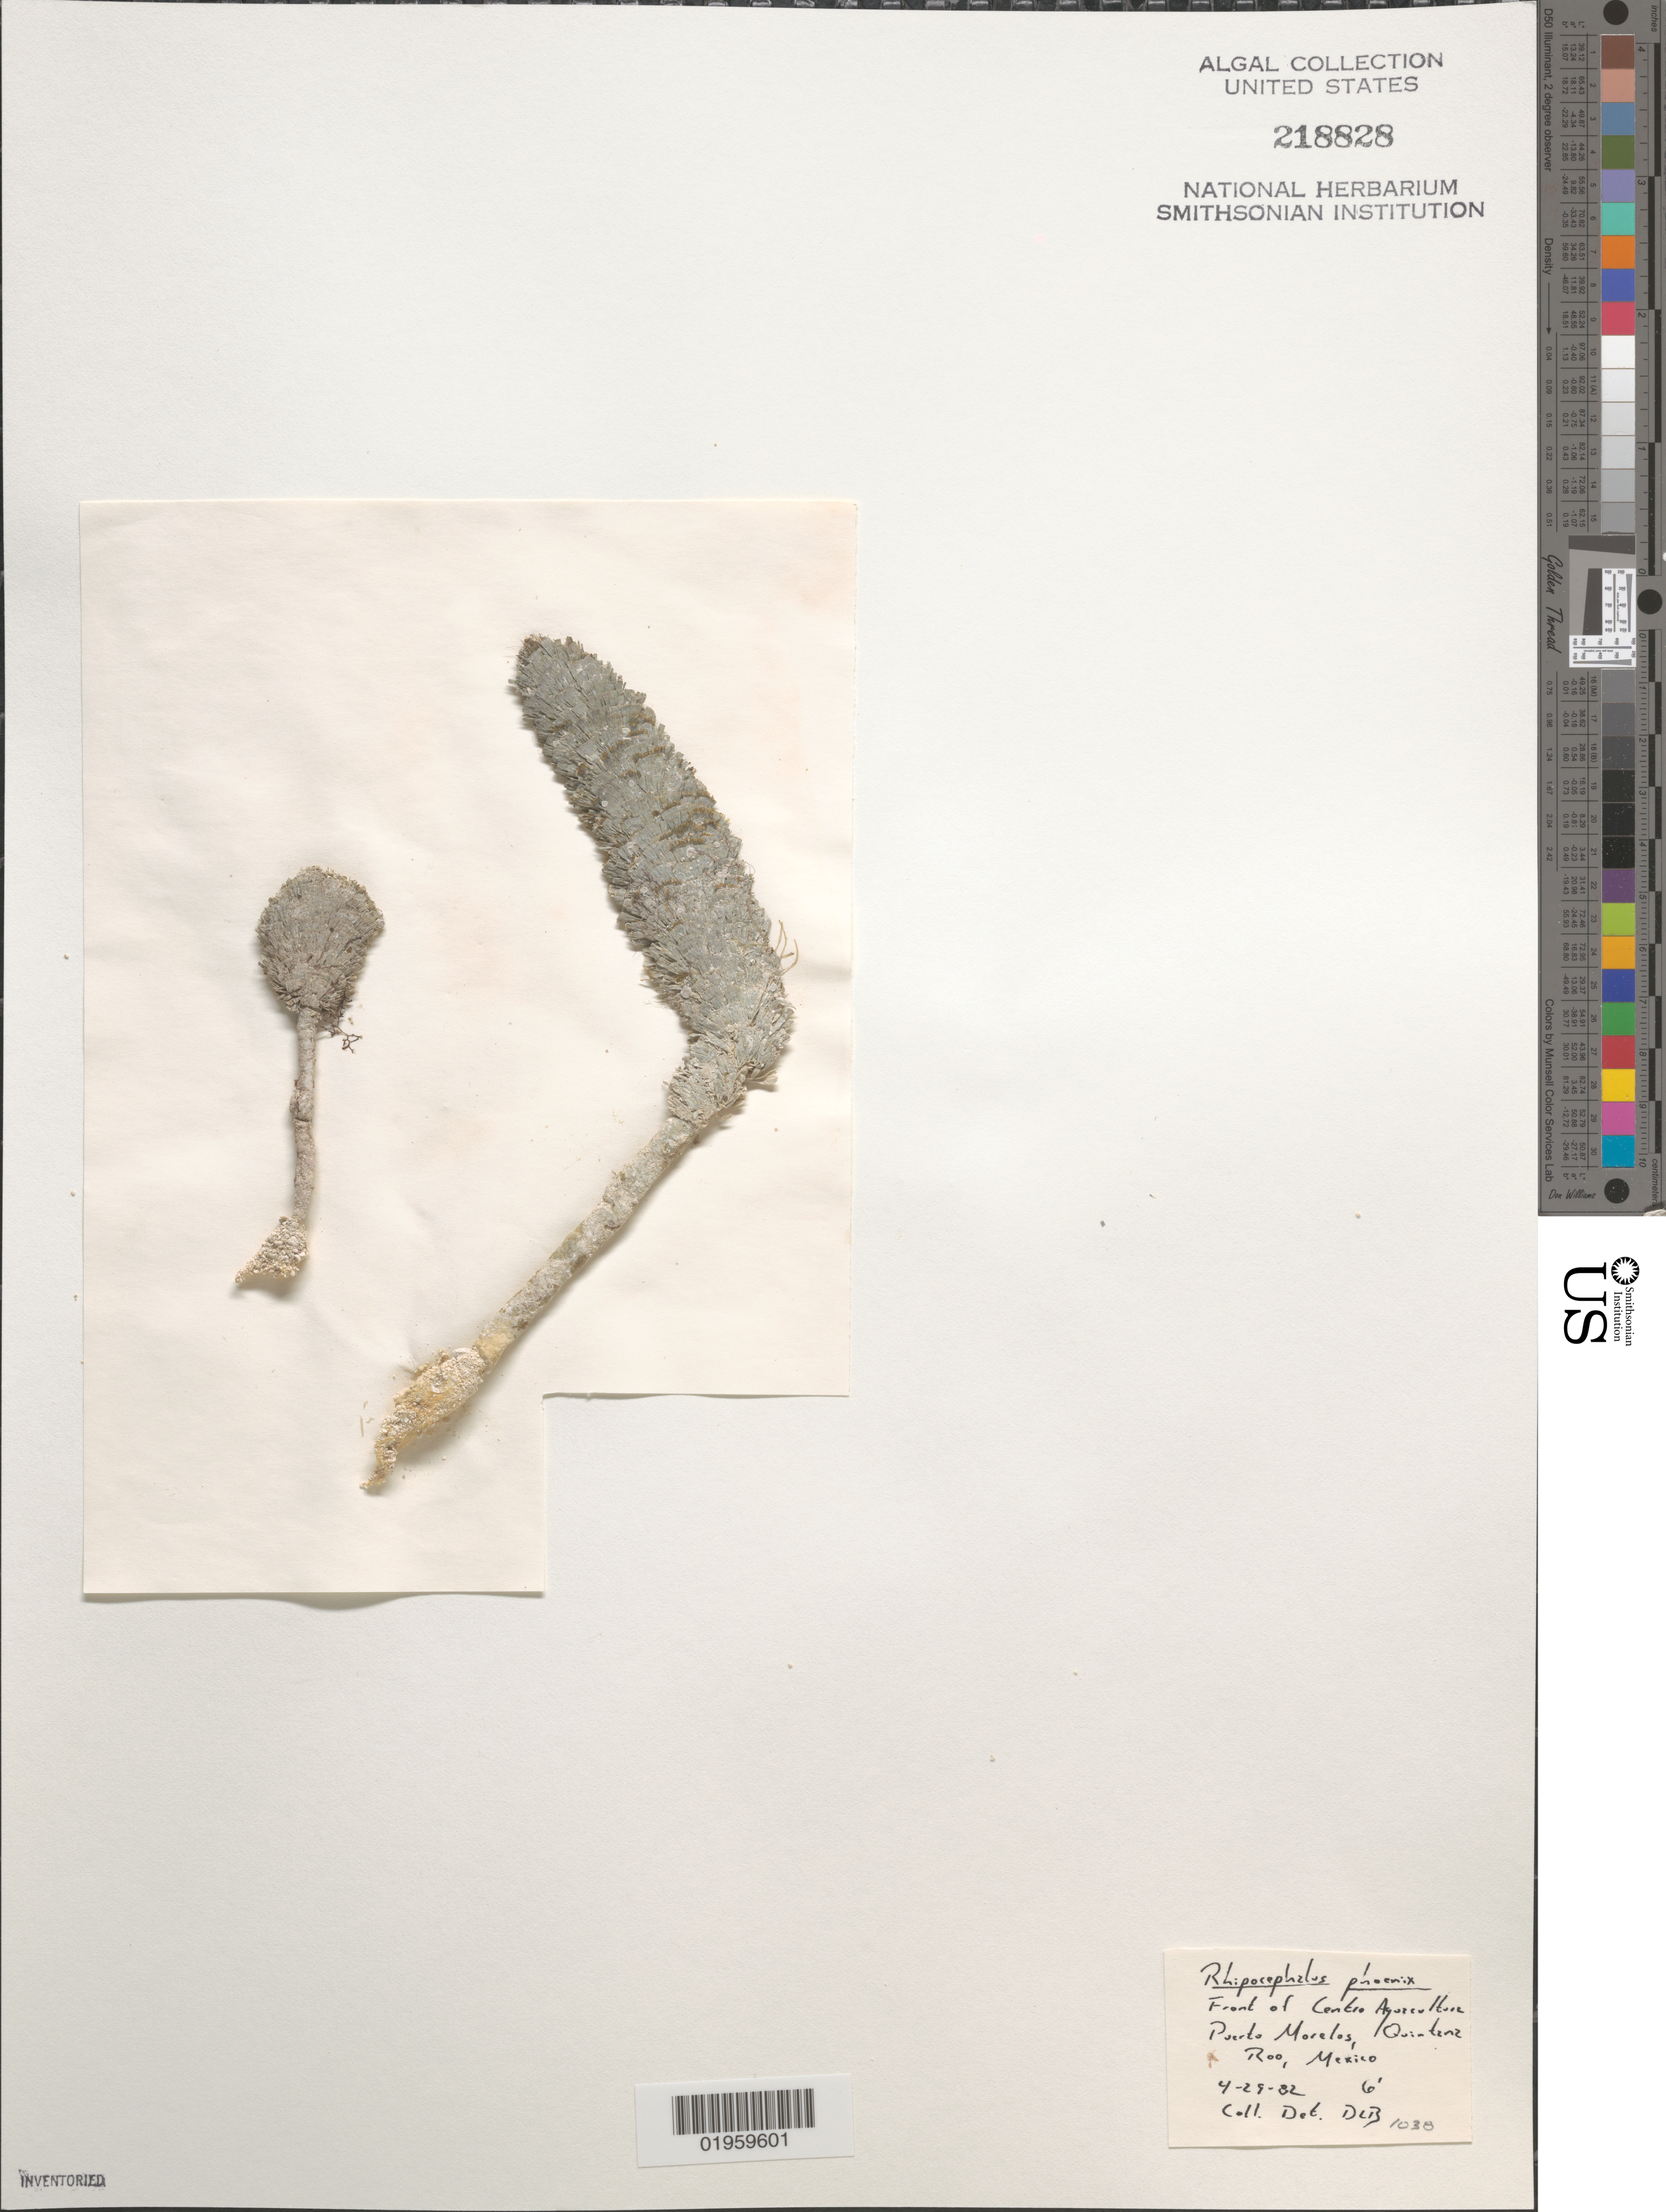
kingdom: Plantae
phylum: Chlorophyta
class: Ulvophyceae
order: Bryopsidales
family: Udoteaceae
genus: Rhipocephalus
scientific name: Rhipocephalus phoenix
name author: (J. Ellis & Sol.) Kütz.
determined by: Ballantine, D. L.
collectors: D.L. Ballantine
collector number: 1038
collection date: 1982-04-29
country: Mexico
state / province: Quintana Roo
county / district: Puerto Morelos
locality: Front of Centro Aquacultura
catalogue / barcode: US 218828